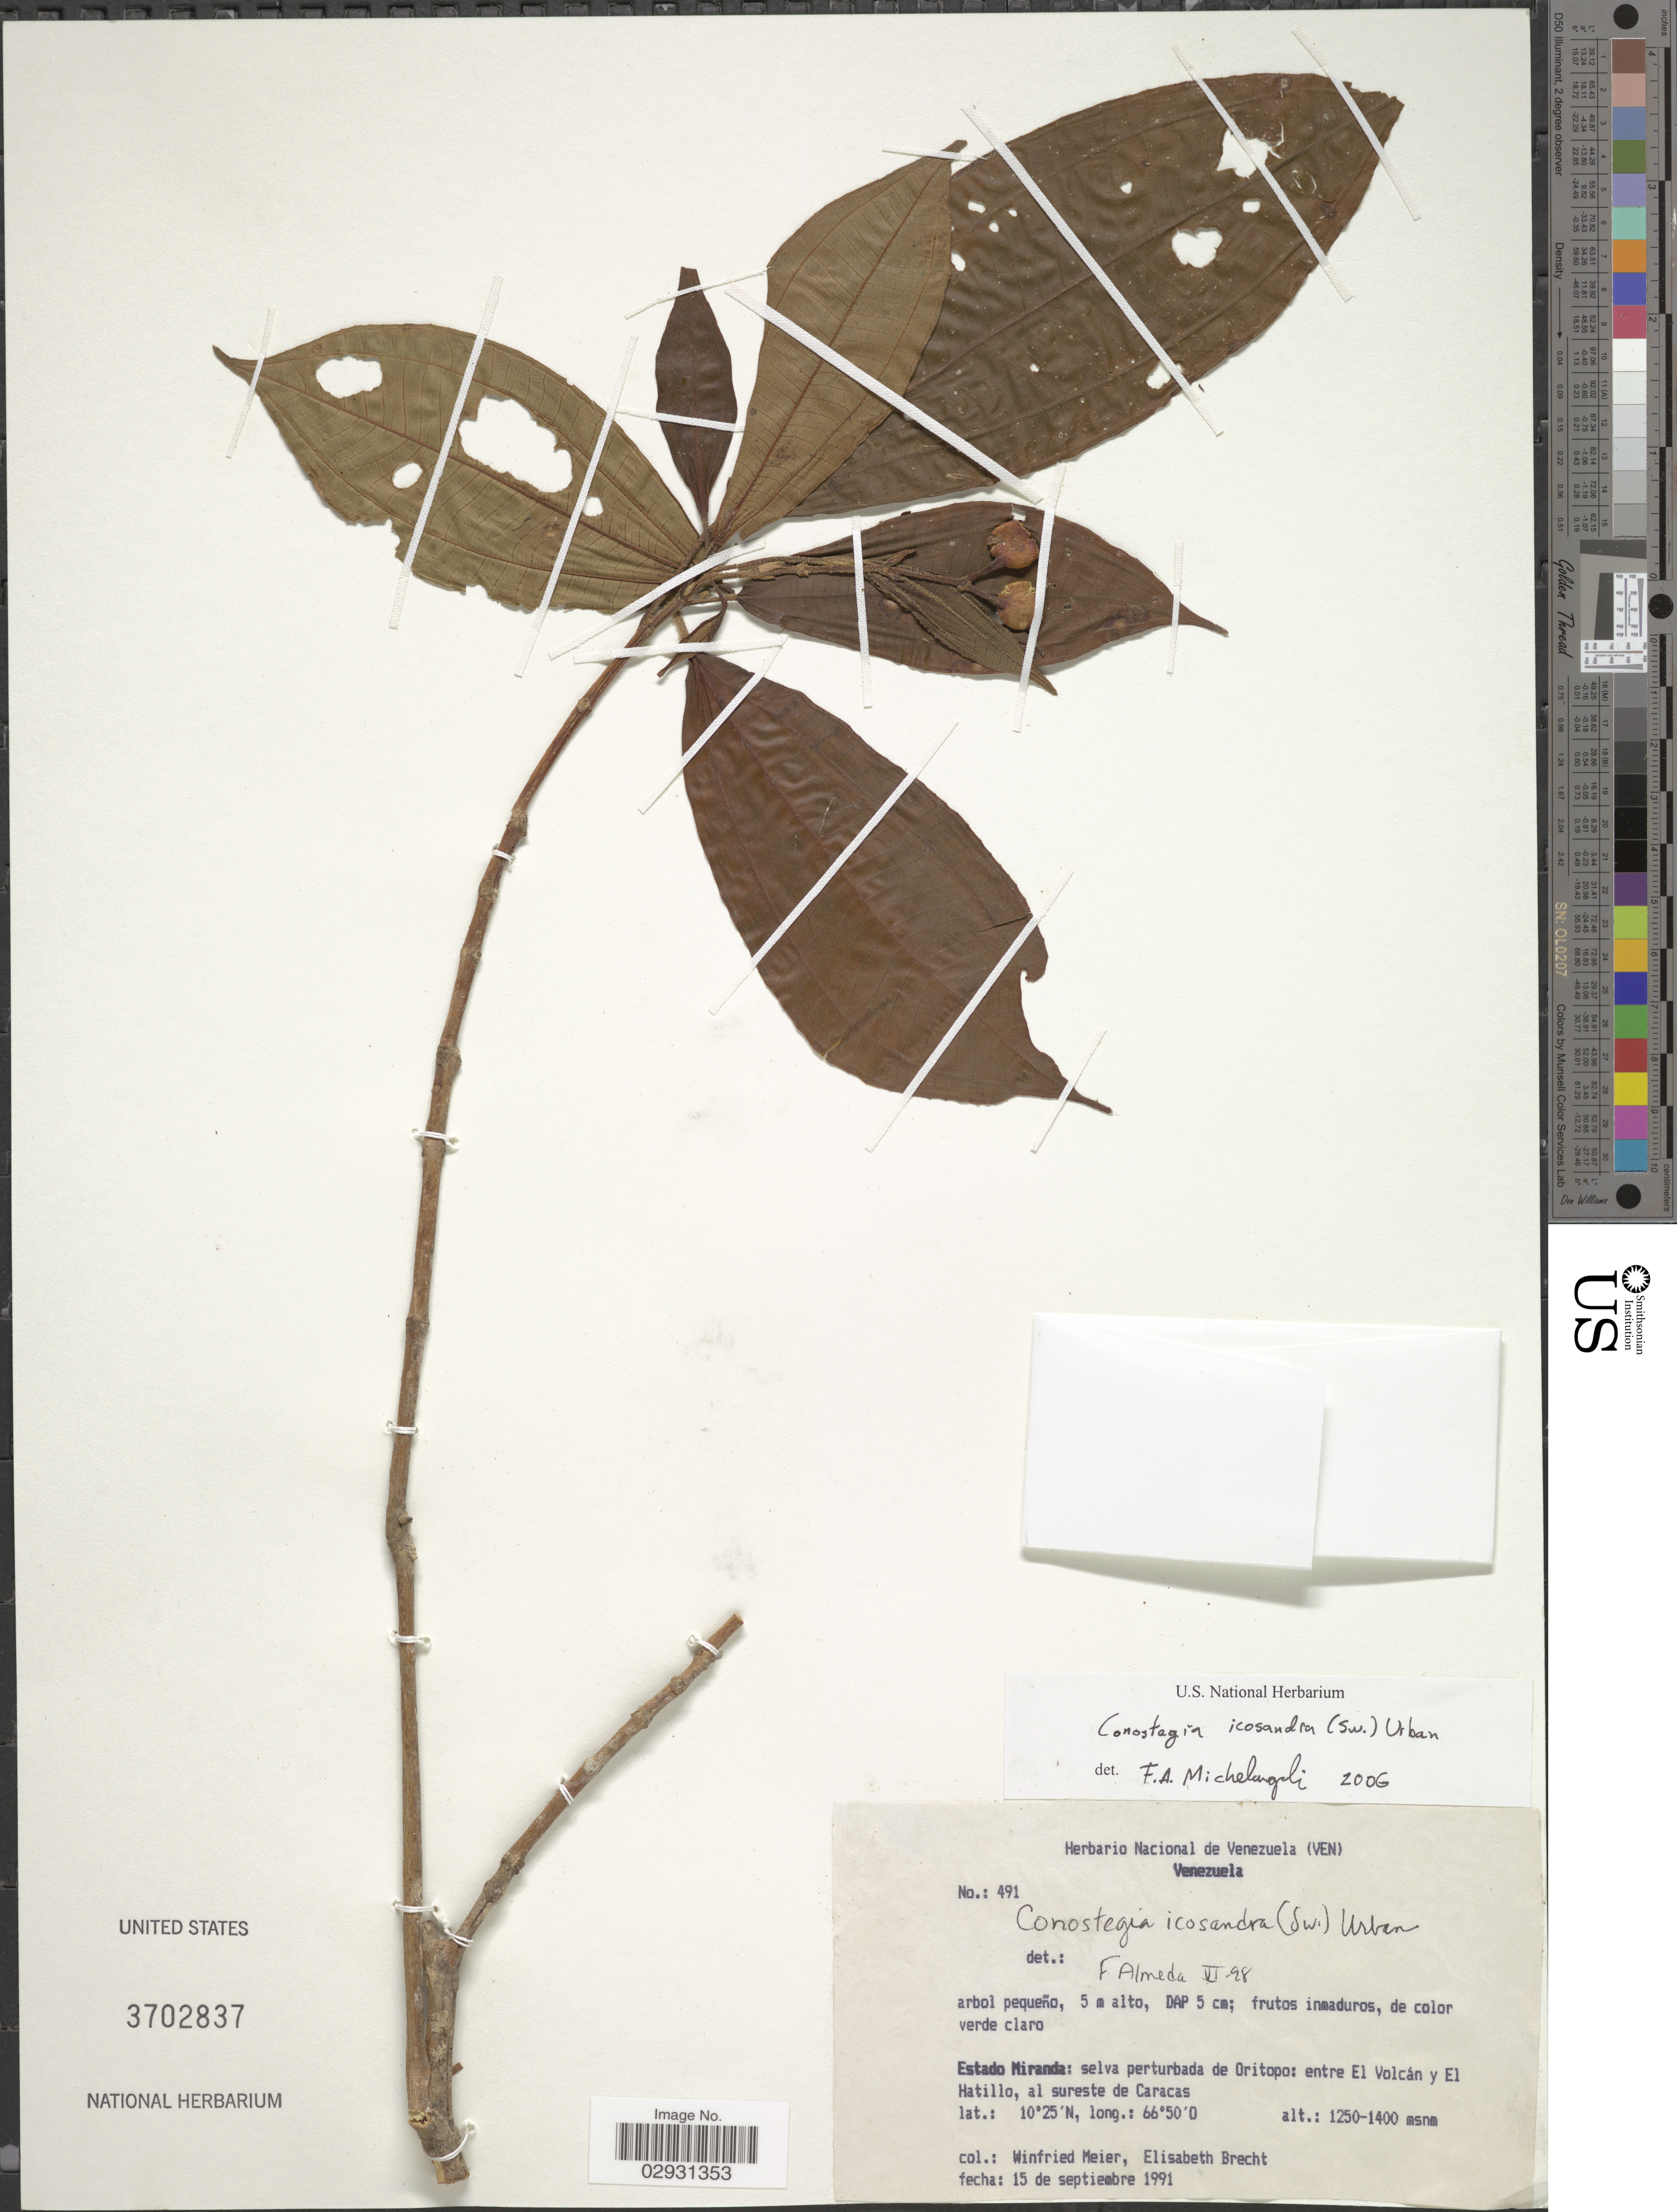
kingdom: Plantae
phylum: Tracheophyta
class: Magnoliopsida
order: Myrtales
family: Melastomataceae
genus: Conostegia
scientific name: Conostegia icosandra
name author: (Sw.) Urb.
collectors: W. Meier & E. Brecht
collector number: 491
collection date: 1991-09-15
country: Venezuela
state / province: Miranda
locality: Selva perturbada de Oritopo: entre El Volcán y El Hatillo, al sureste de Caracas.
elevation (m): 1250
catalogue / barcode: US 3702837